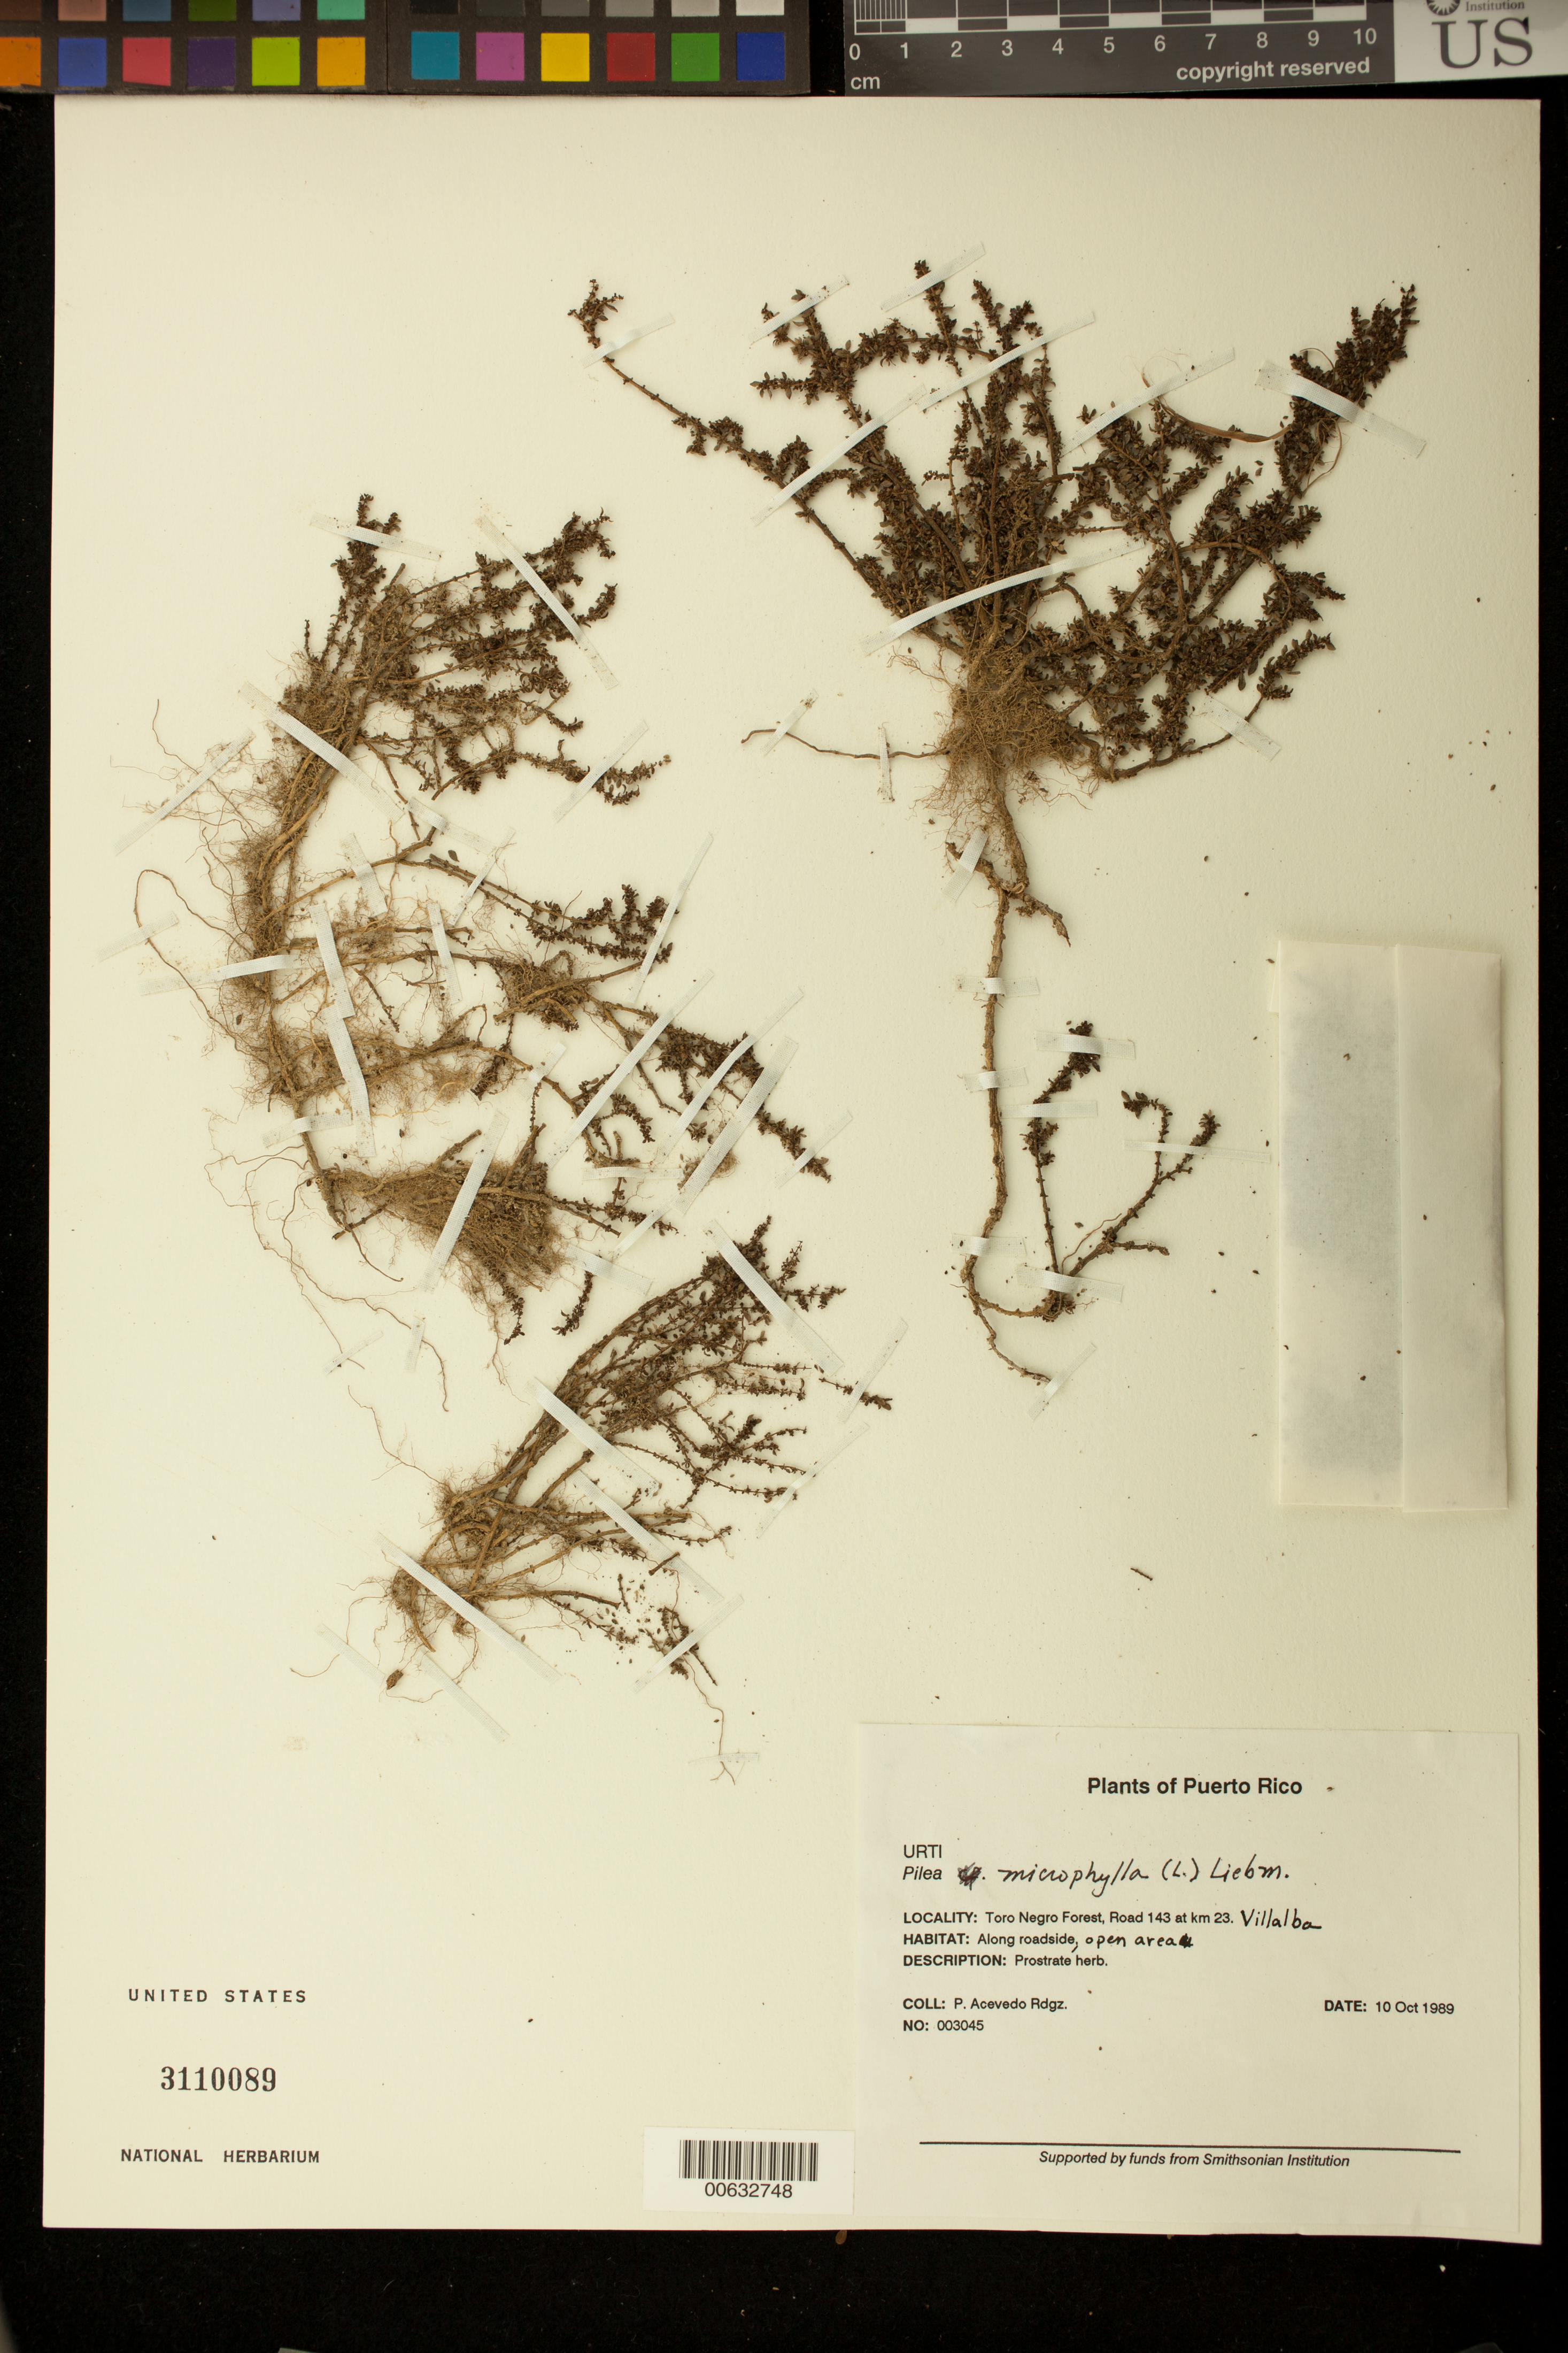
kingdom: Plantae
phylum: Tracheophyta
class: Magnoliopsida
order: Rosales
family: Urticaceae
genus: Pilea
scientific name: Pilea microphylla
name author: (L.) Liebm.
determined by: Acevedo-Rodríguez, P., (BOT), Smithsonian Institution - National Museum of Natural History (UNITED STATES)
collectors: P. Acevedo-Rodr.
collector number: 3045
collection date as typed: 10 Oct 1989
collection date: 1989-10-10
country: Puerto Rico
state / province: Jayuya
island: Puerto Rico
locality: Jayuya: Toro Negro Forest, Road 143 at km 23.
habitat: Along roadside.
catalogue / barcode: US 3110089